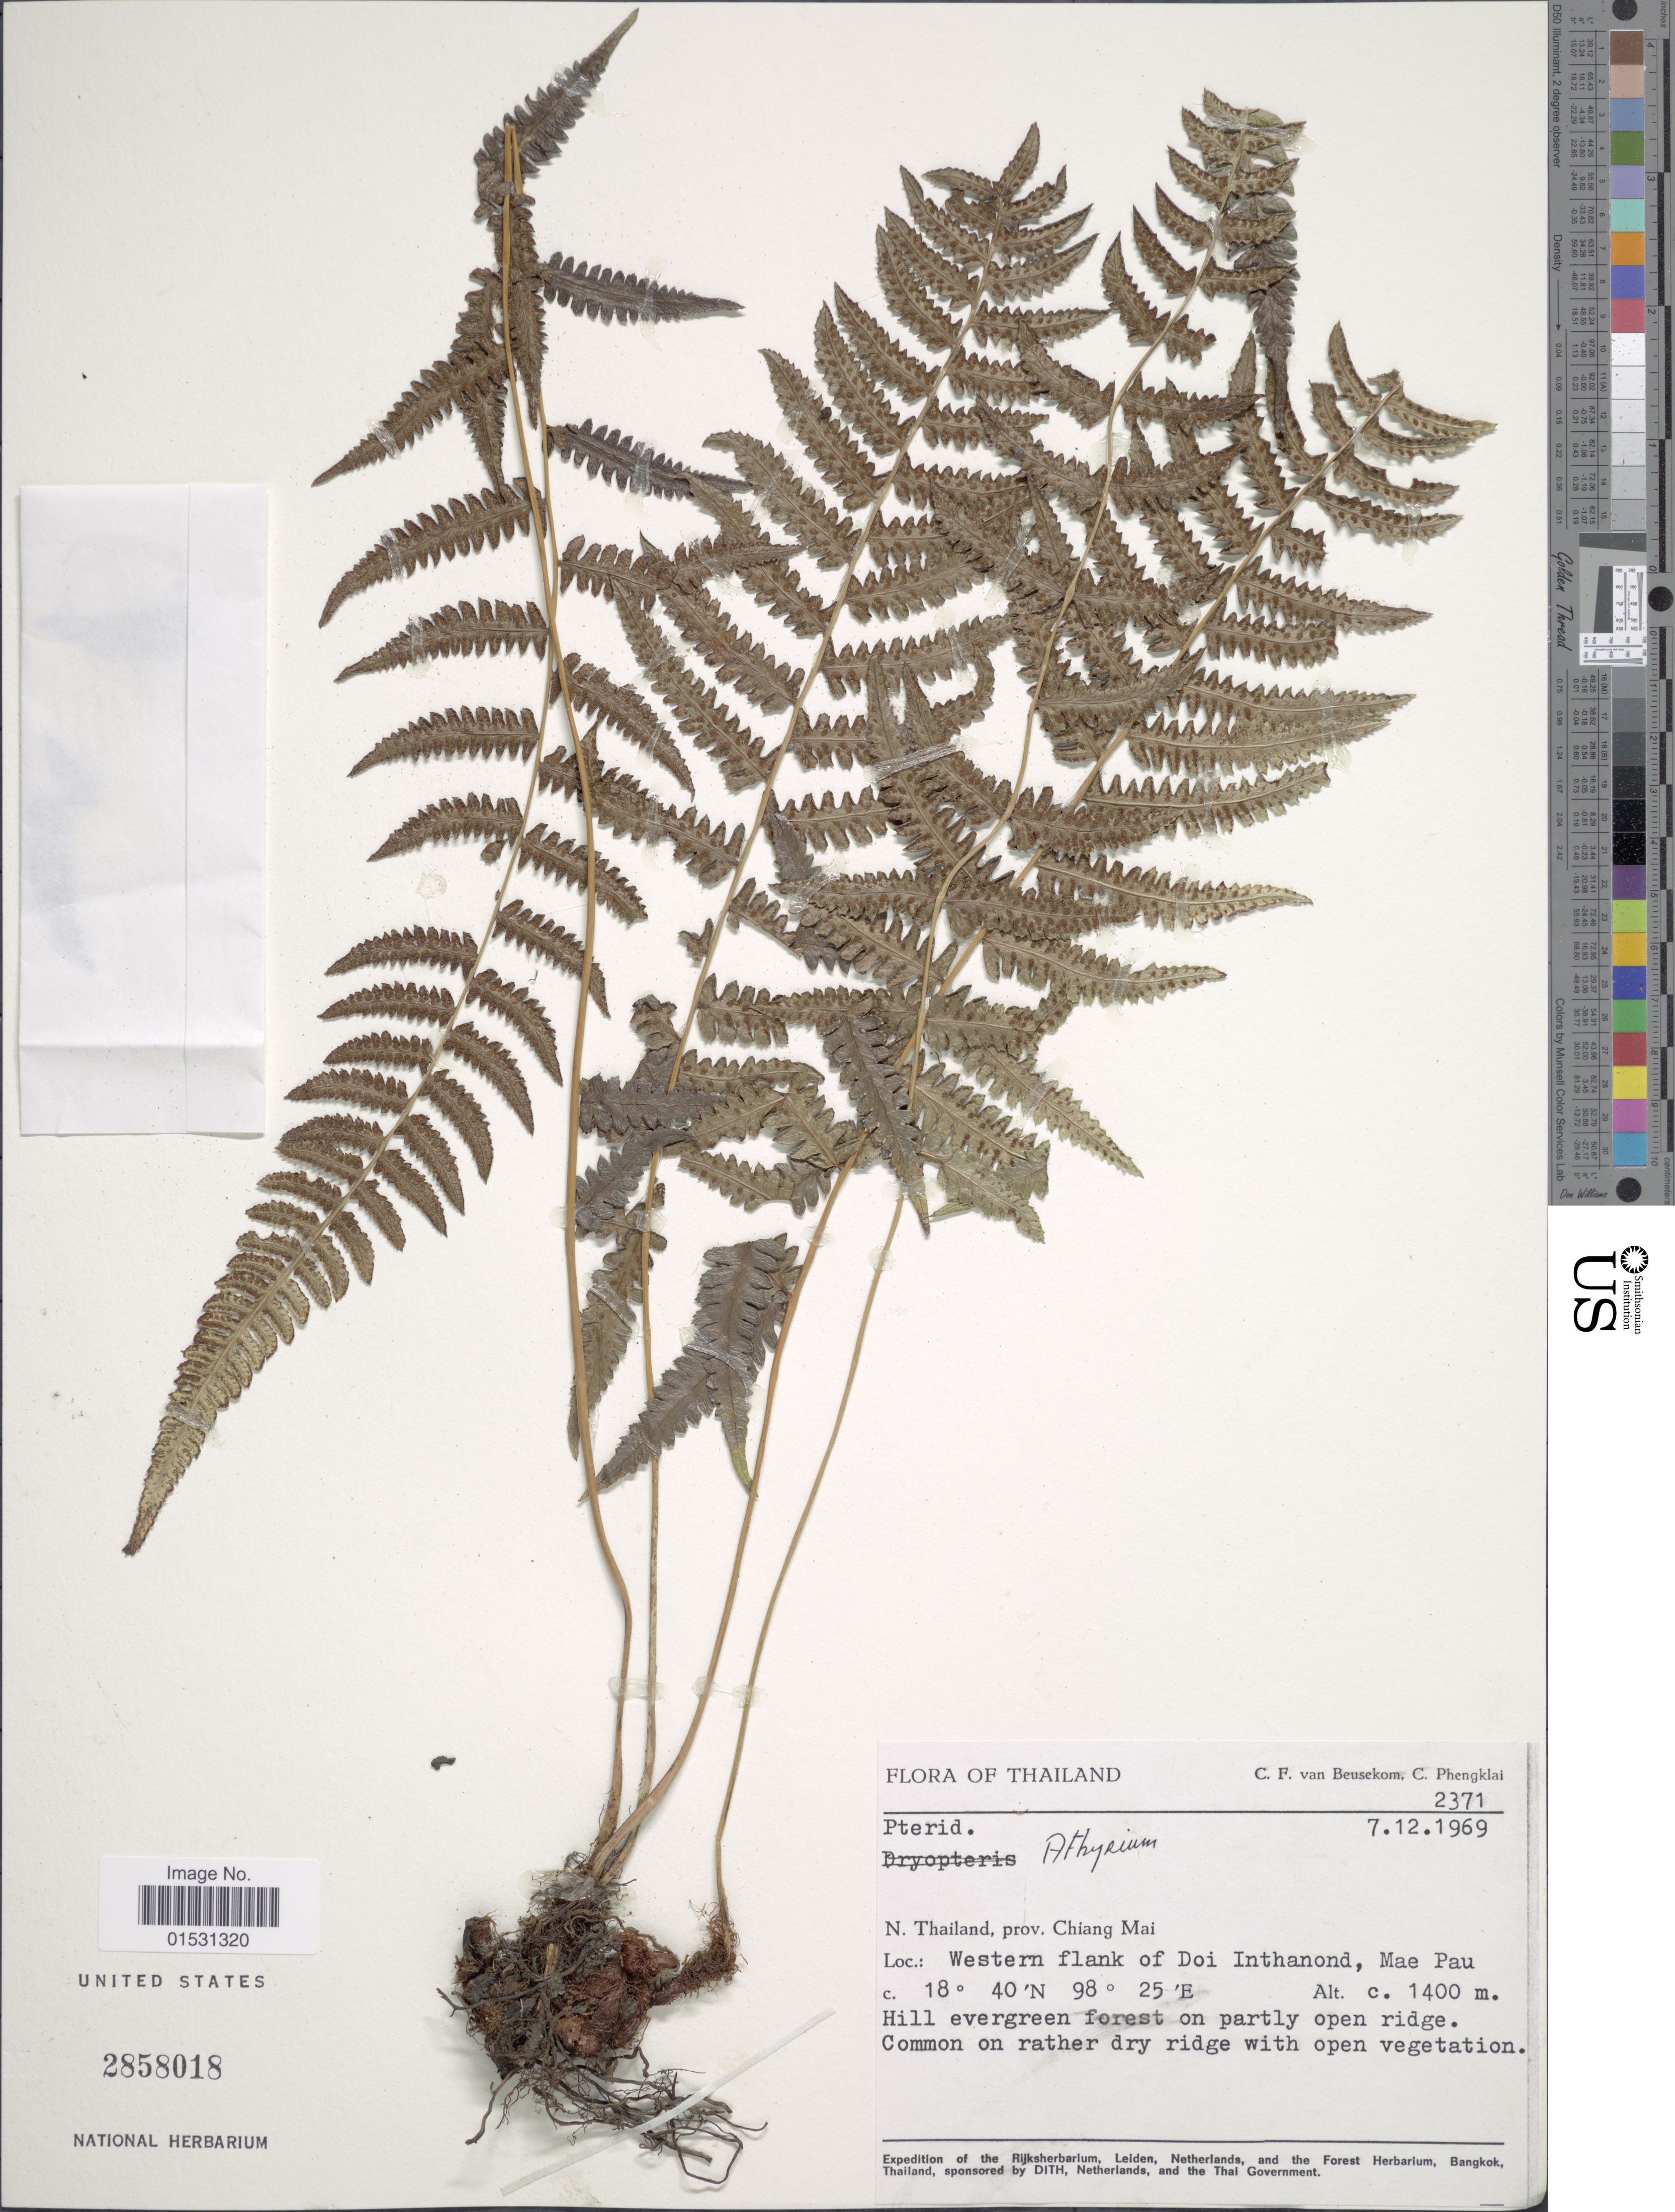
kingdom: Plantae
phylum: Tracheophyta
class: Polypodiopsida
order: Polypodiales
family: Athyriaceae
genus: Athyrium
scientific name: Athyrium sp.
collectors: C. F. Beusekom & C. Phengklai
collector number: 2371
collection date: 1969-12-07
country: Thailand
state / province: Chiang Mai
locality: N. Thailand, prov. Chiang Mai. Western flank of Doi Inthanond, Mae Pau.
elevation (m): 1400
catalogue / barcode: US 2858018